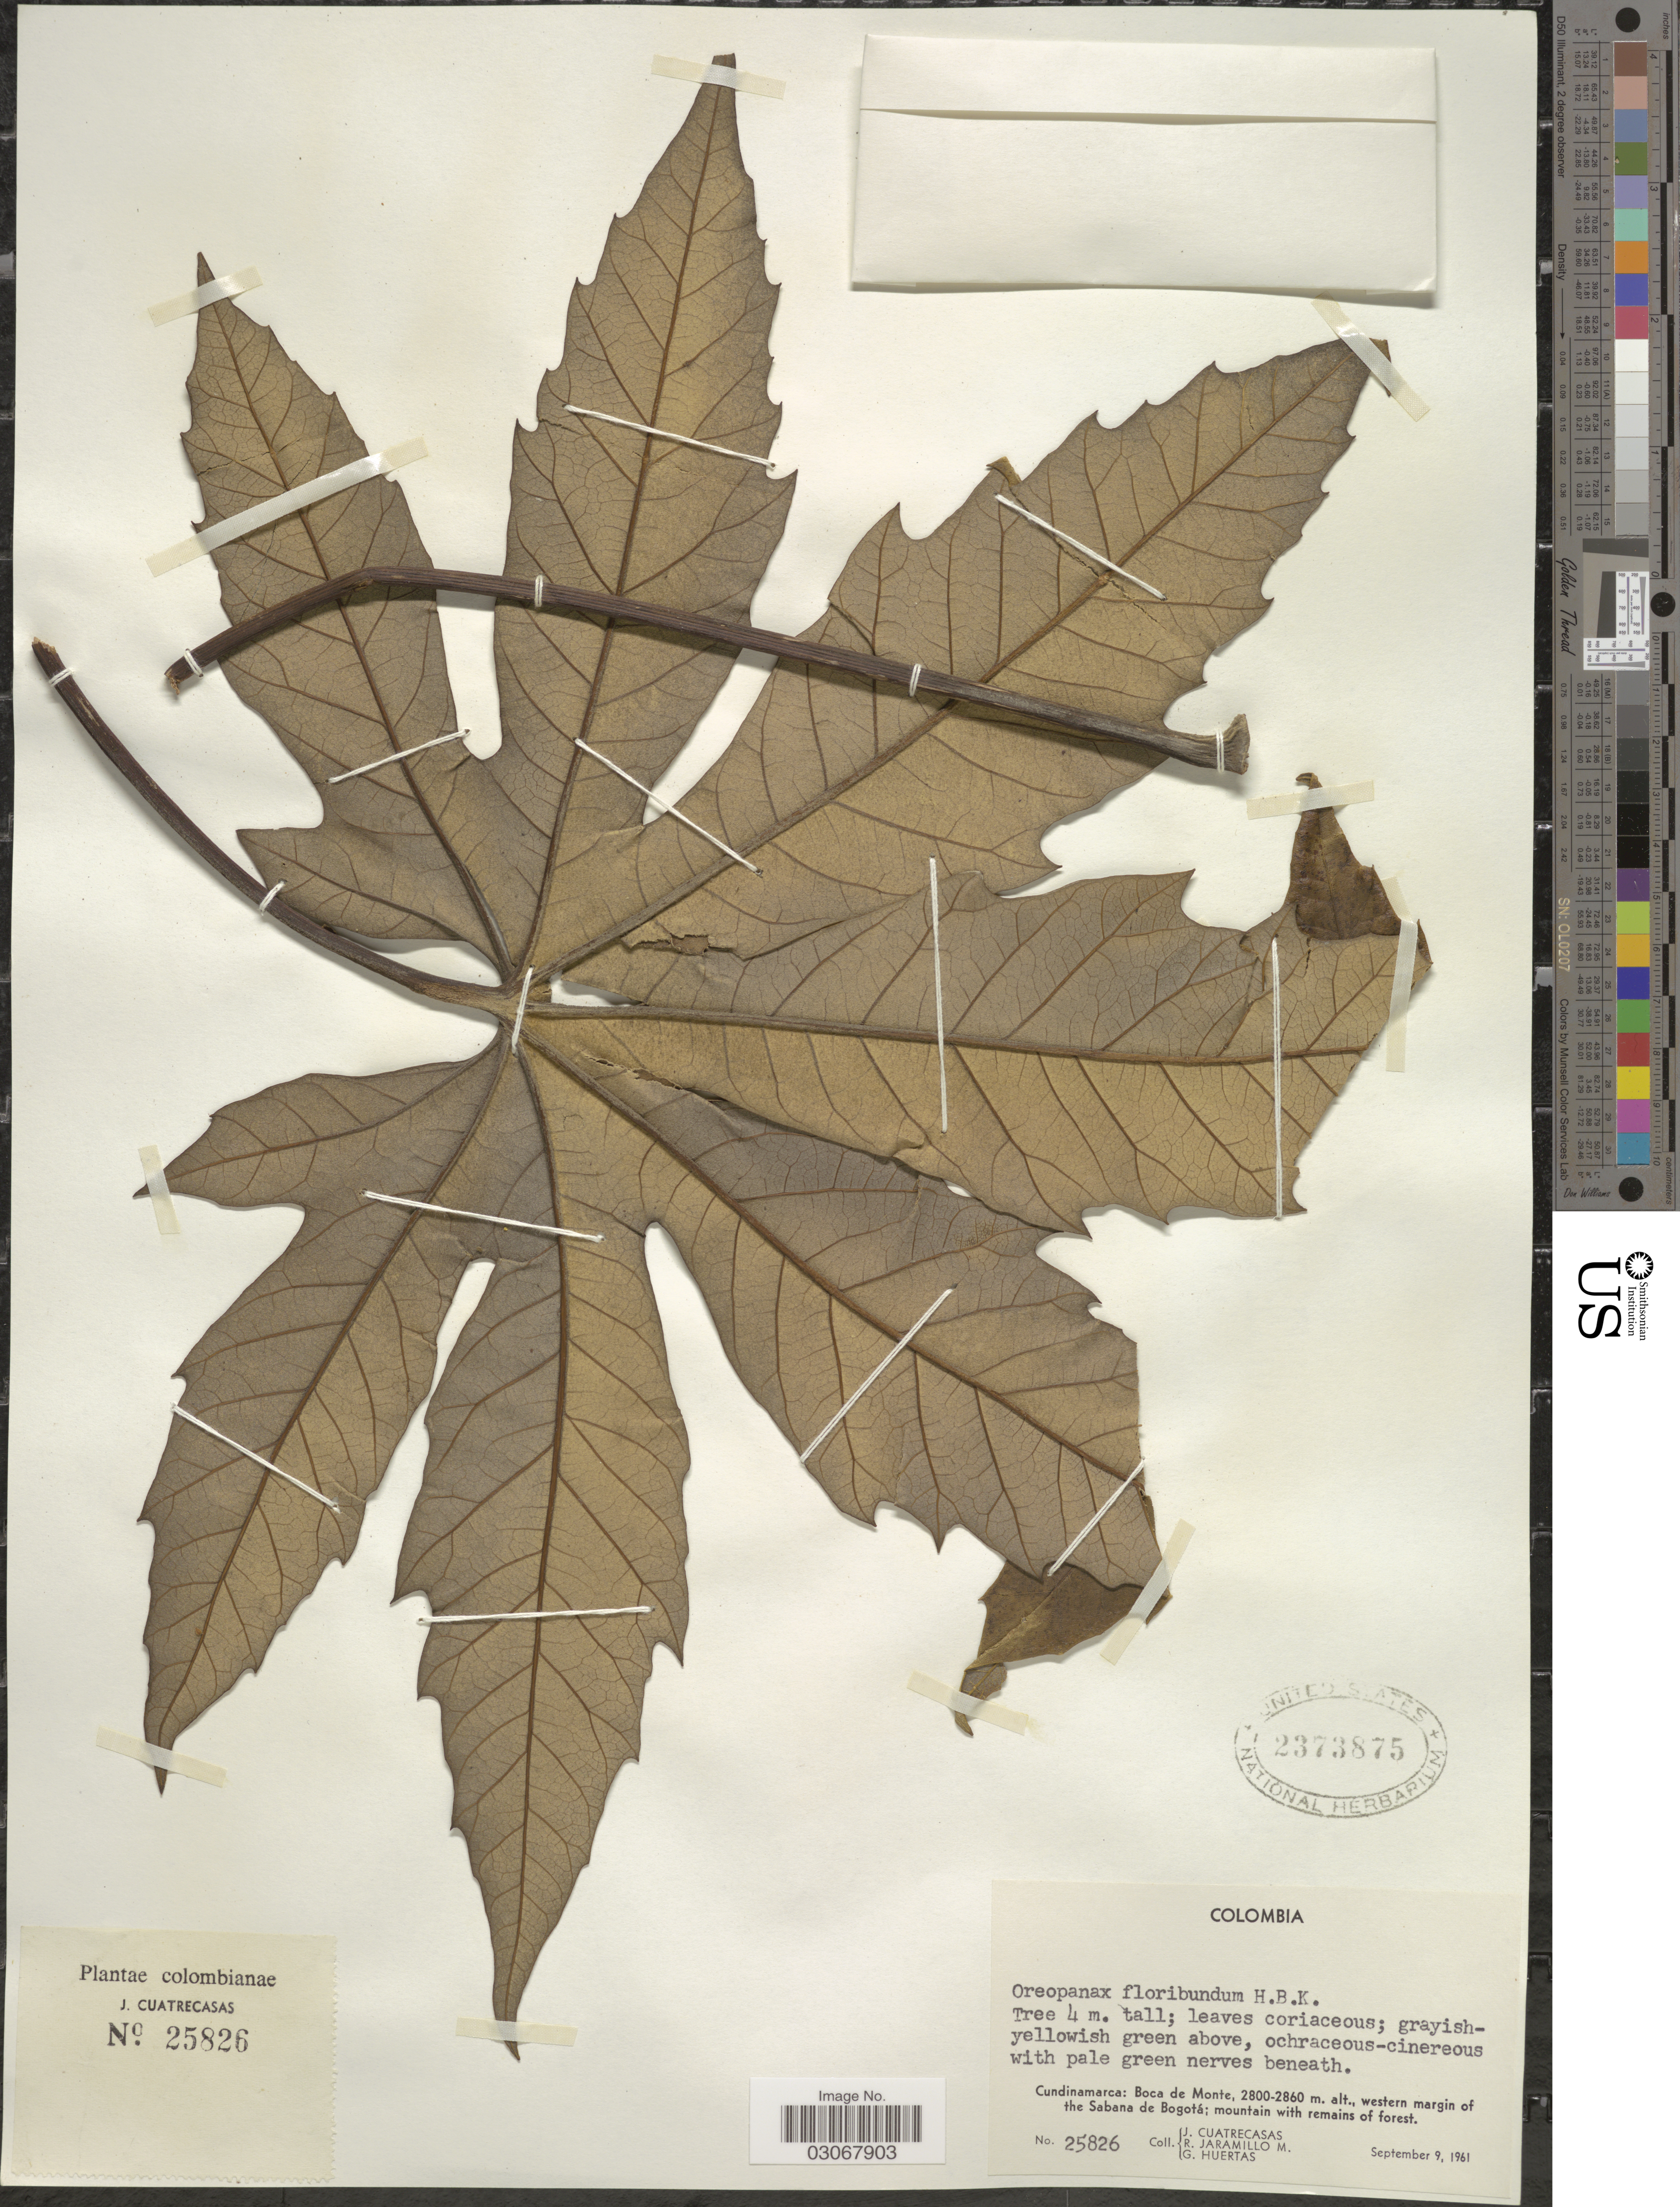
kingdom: Plantae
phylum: Tracheophyta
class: Magnoliopsida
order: Apiales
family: Araliaceae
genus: Oreopanax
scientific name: Oreopanax floribundus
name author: (Kunth) Decne. & Planch.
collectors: J. Cuatrecasas, R. Jaramillo M. & G. Huertas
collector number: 25826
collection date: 1961-09-09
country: Colombia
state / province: Cundinamarca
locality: Boca de Monte, western margin of the Sabana de Bogotá.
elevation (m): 2800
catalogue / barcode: US 2373875